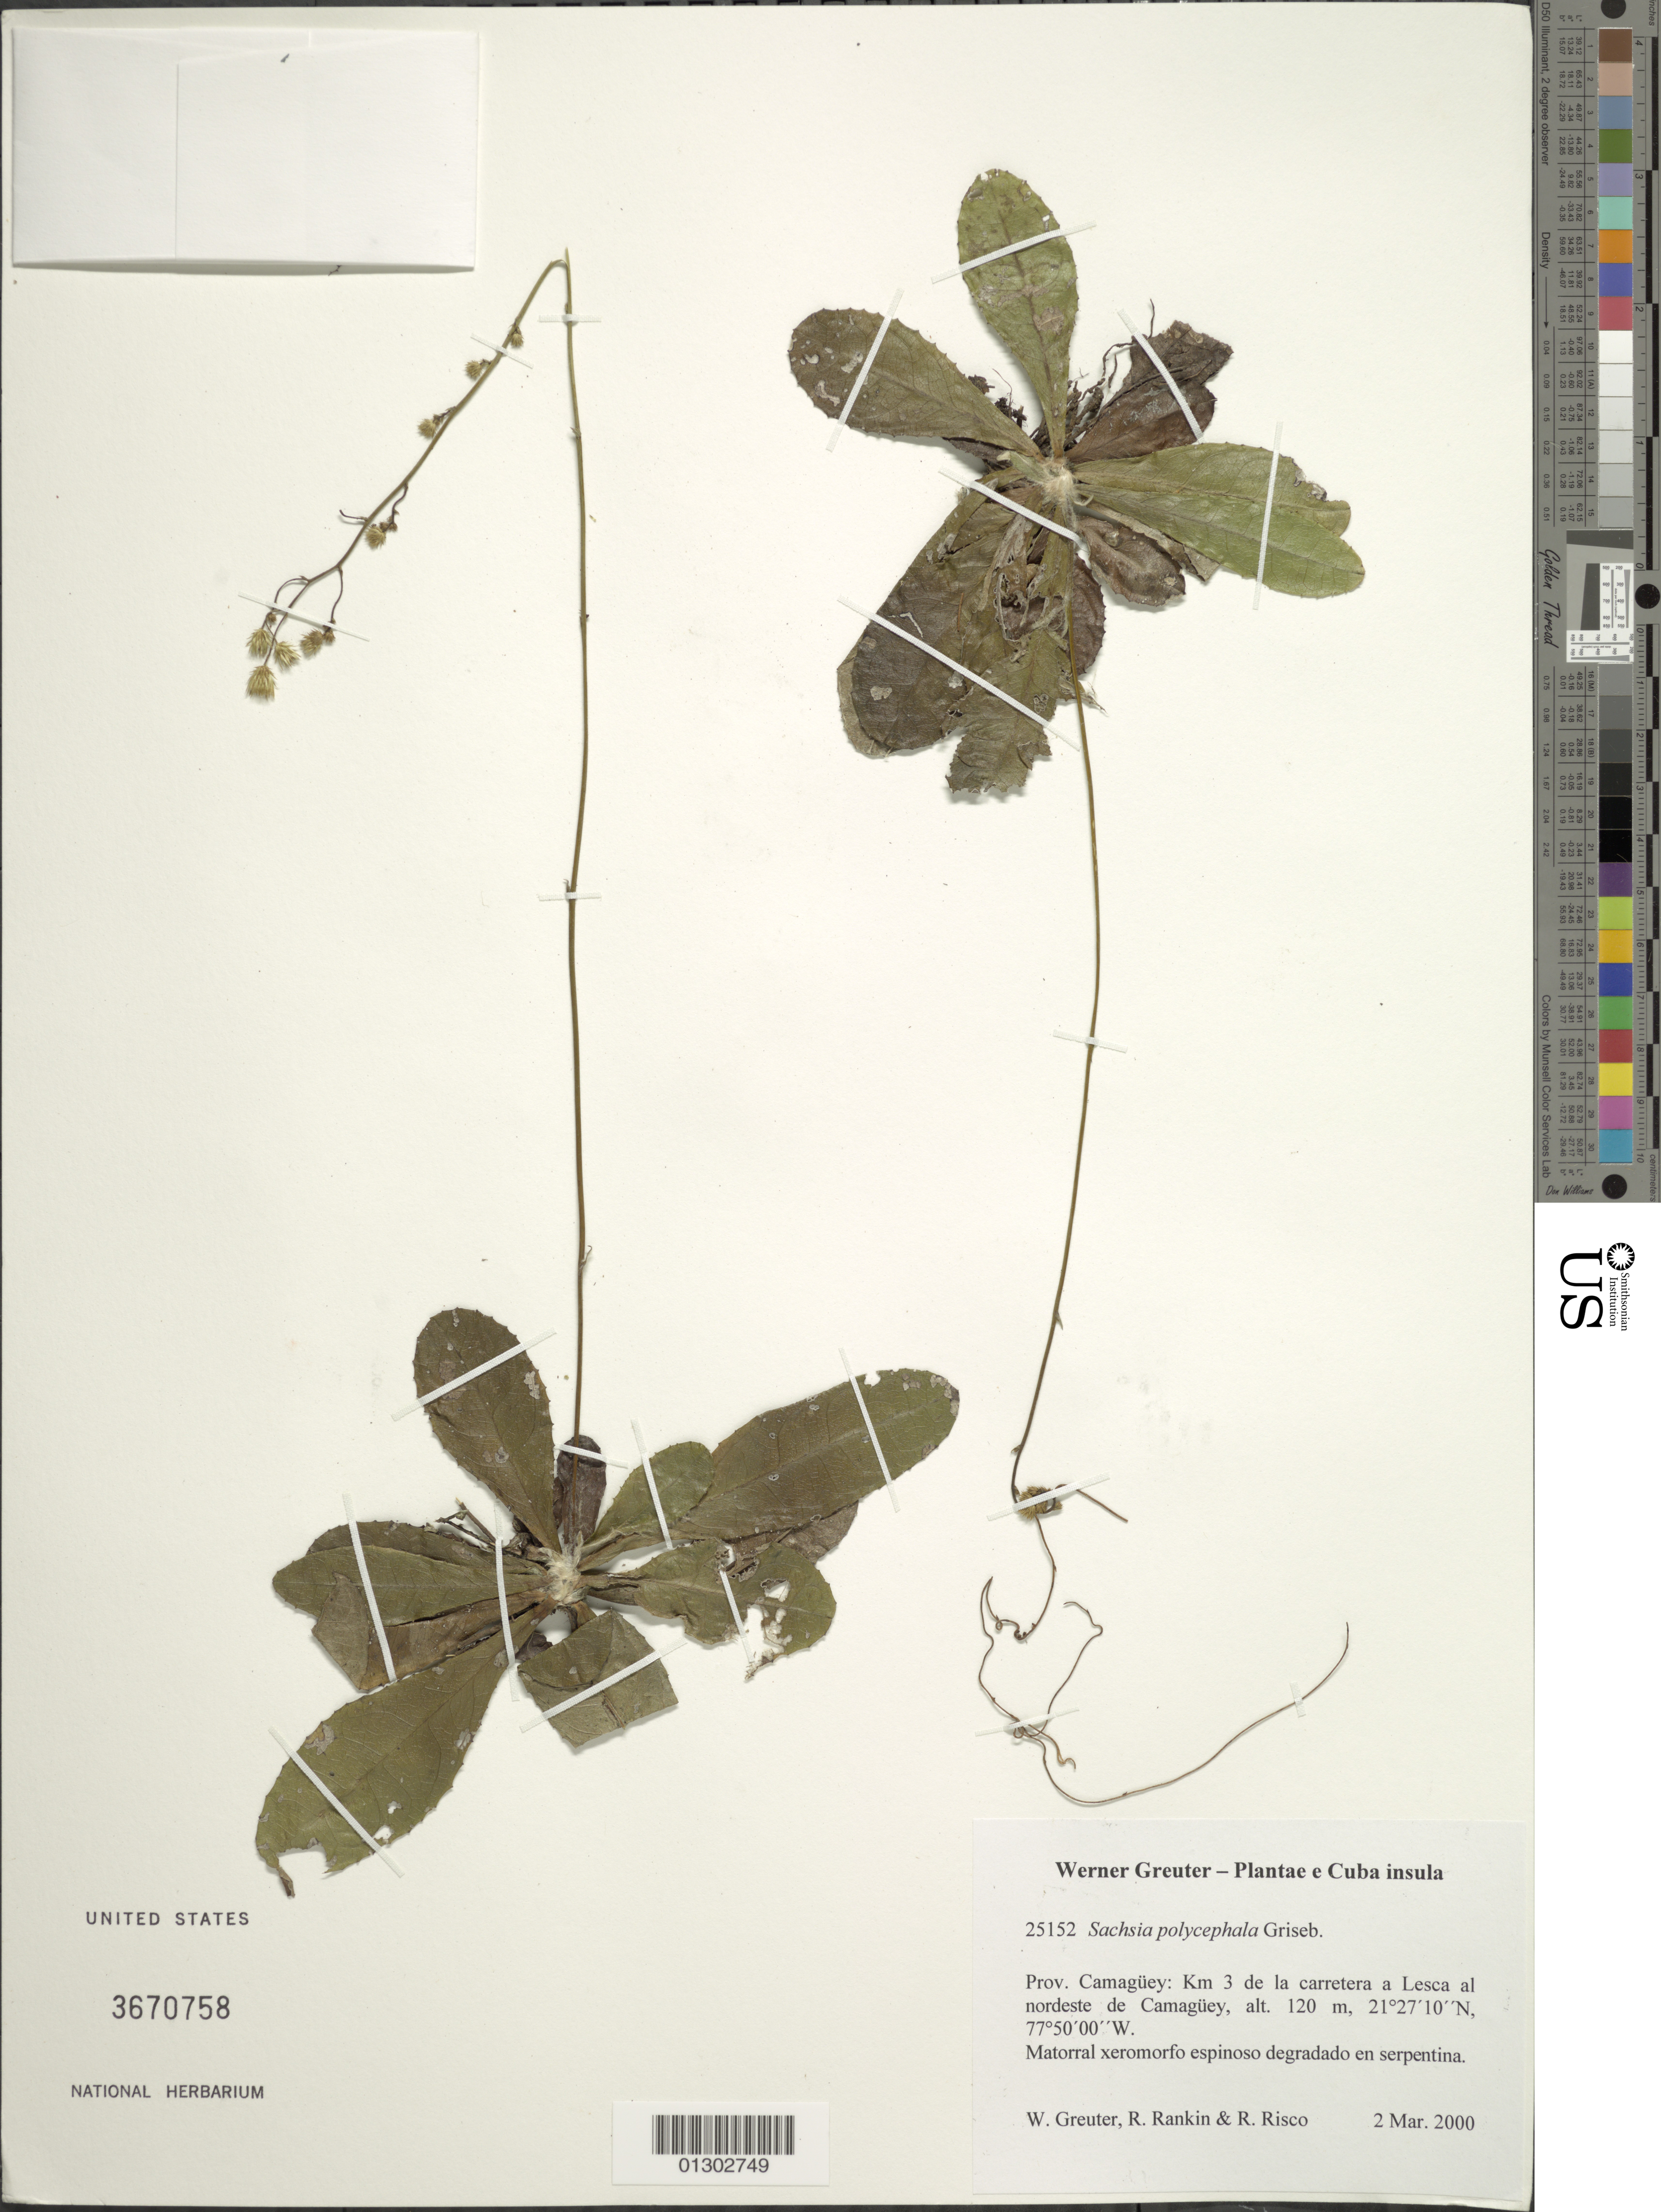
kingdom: Plantae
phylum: Tracheophyta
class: Magnoliopsida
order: Asterales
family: Asteraceae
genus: Sachsia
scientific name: Sachsia polycephala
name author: Griseb.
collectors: W. R. Greuter, R. Rankin Rodriguez & R. Risco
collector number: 25152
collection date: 2000-03-02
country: Cuba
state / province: Camagüey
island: Cuba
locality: Km 3 de la carretera a Lesca al nordeste de Camagüey.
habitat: Matorral xeromorfo espinoso degradado en serpentina.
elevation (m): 120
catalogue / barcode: US 3670758